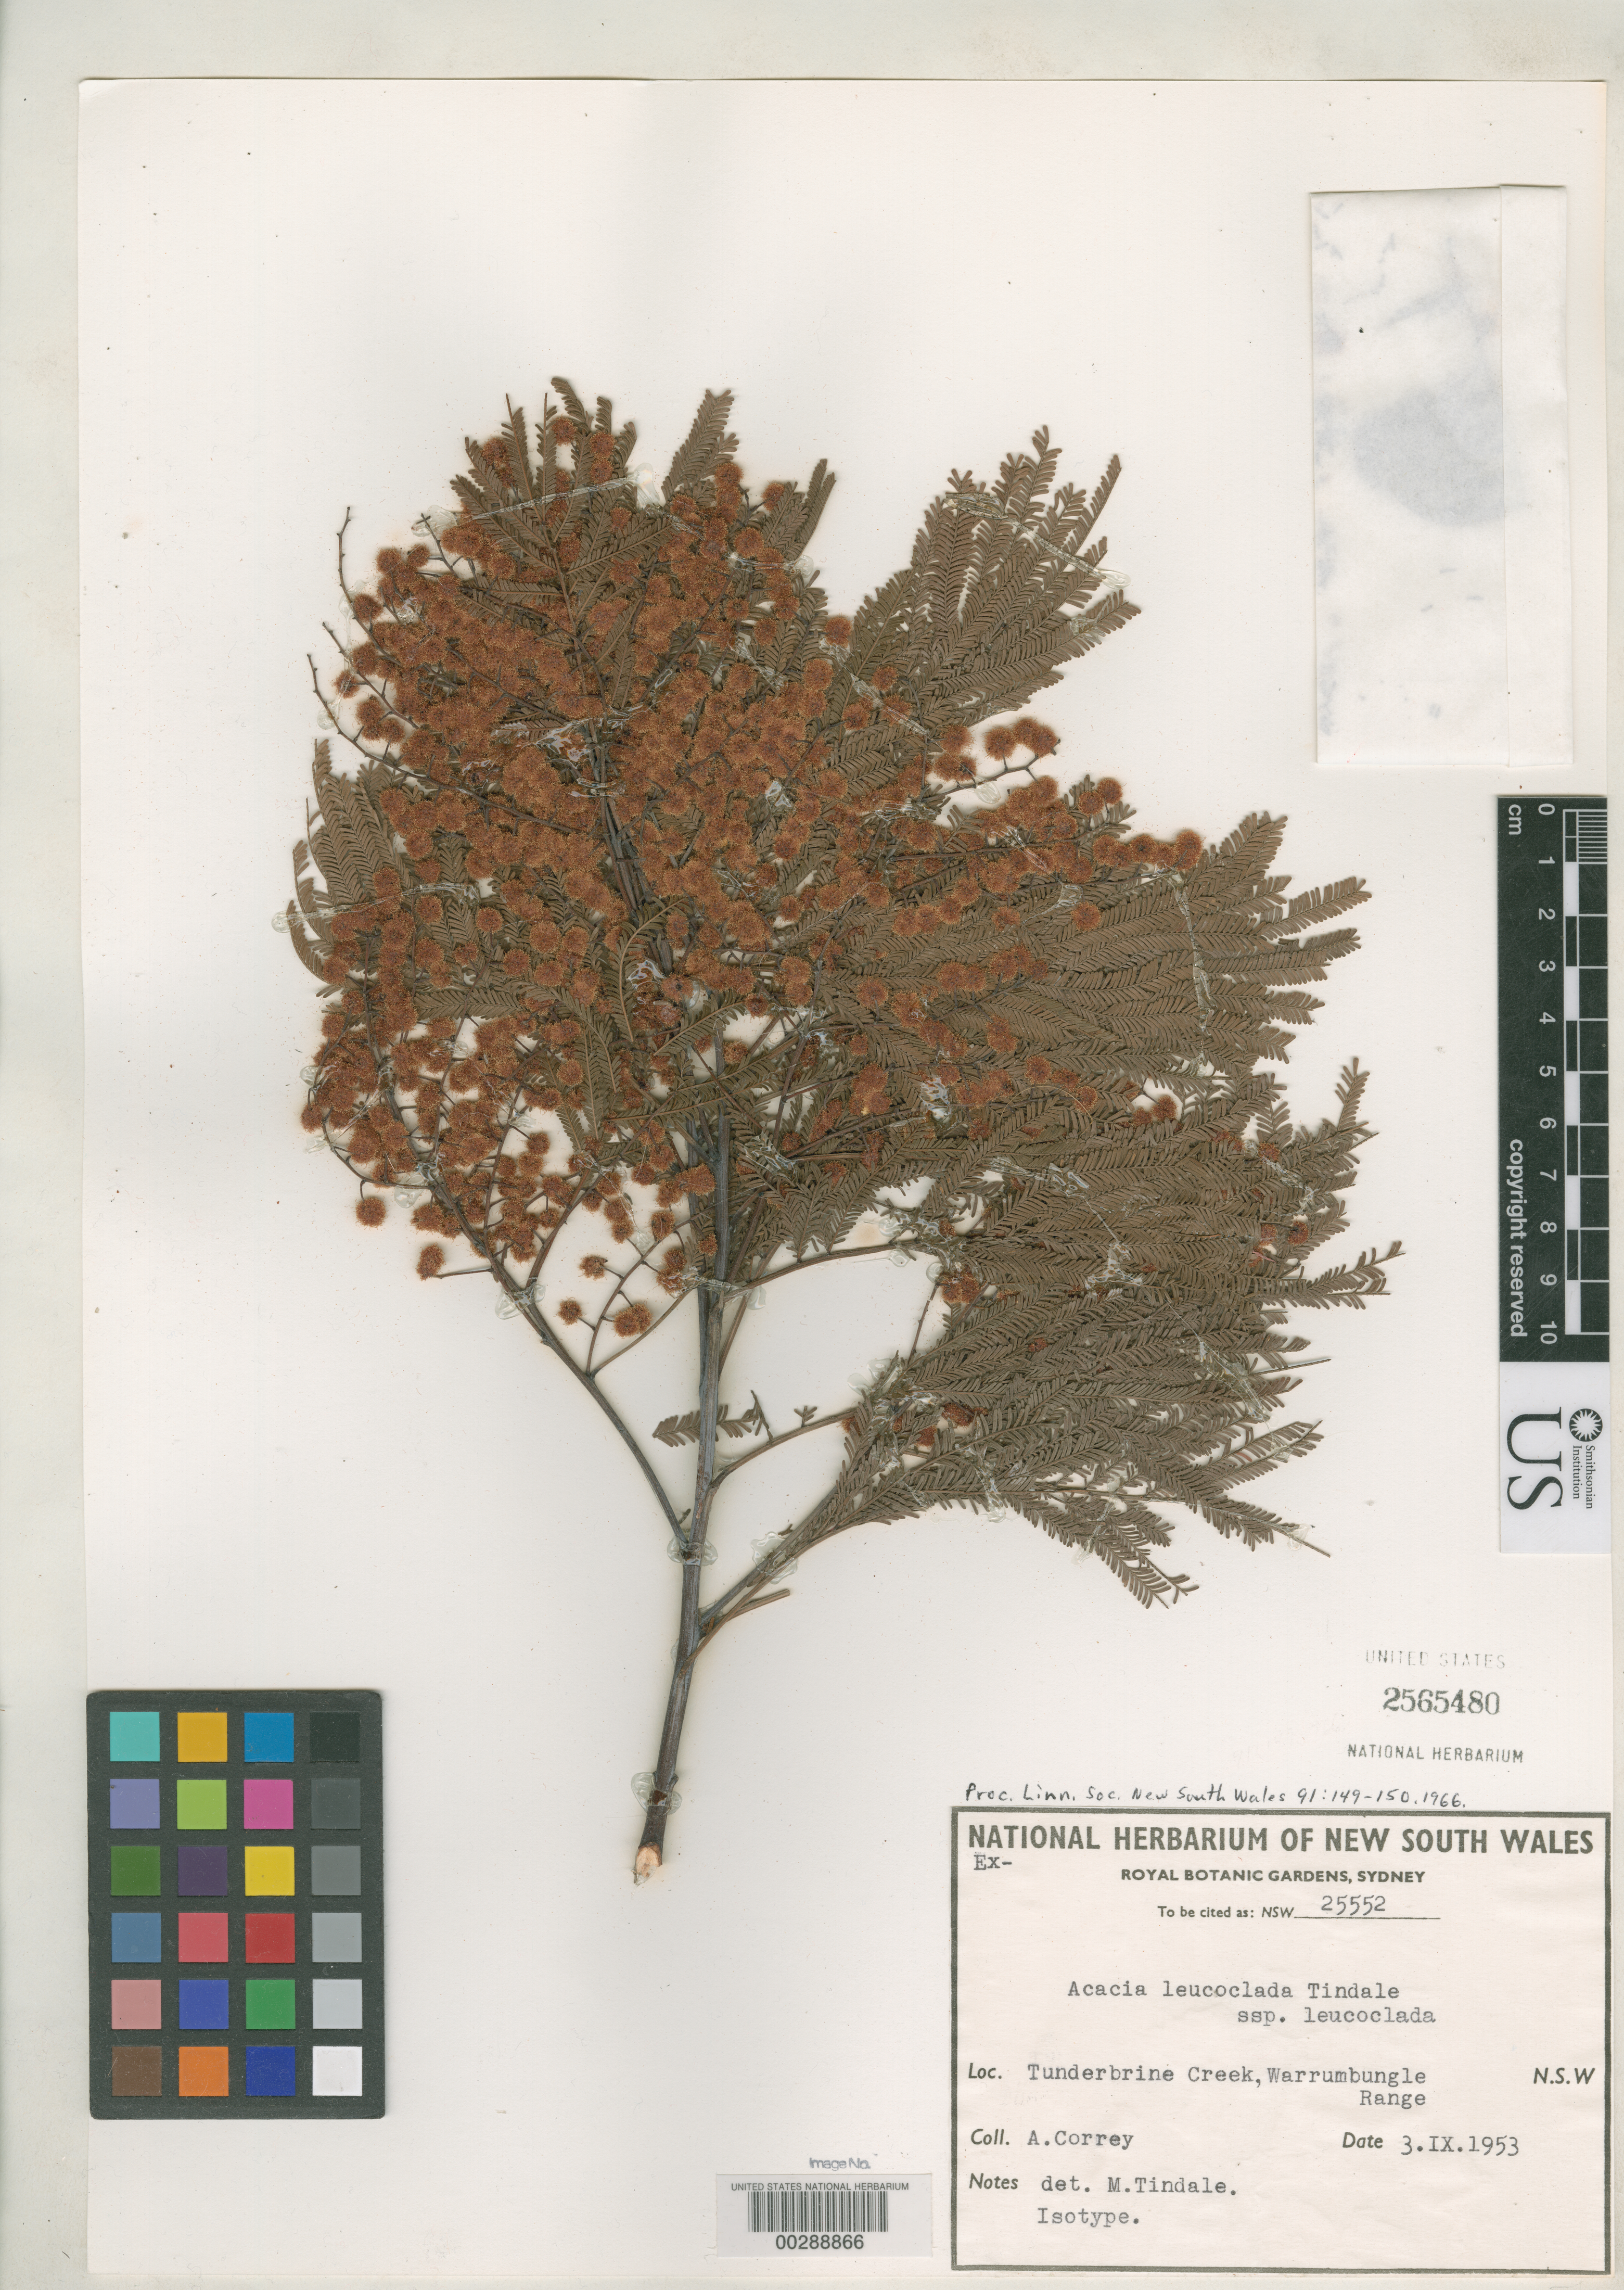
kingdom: Plantae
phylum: Tracheophyta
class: Magnoliopsida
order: Fabales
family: Fabaceae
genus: Acacia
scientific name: Acacia leucoclada subsp. leucoclada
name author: Tindale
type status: Isotype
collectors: M. D. Tindale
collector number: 25552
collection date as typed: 03 Sep 1953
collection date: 1953-09-03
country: Australia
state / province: New South Wales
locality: Tunderbrine Creek, Warrumbungle Range.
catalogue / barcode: US 2565480